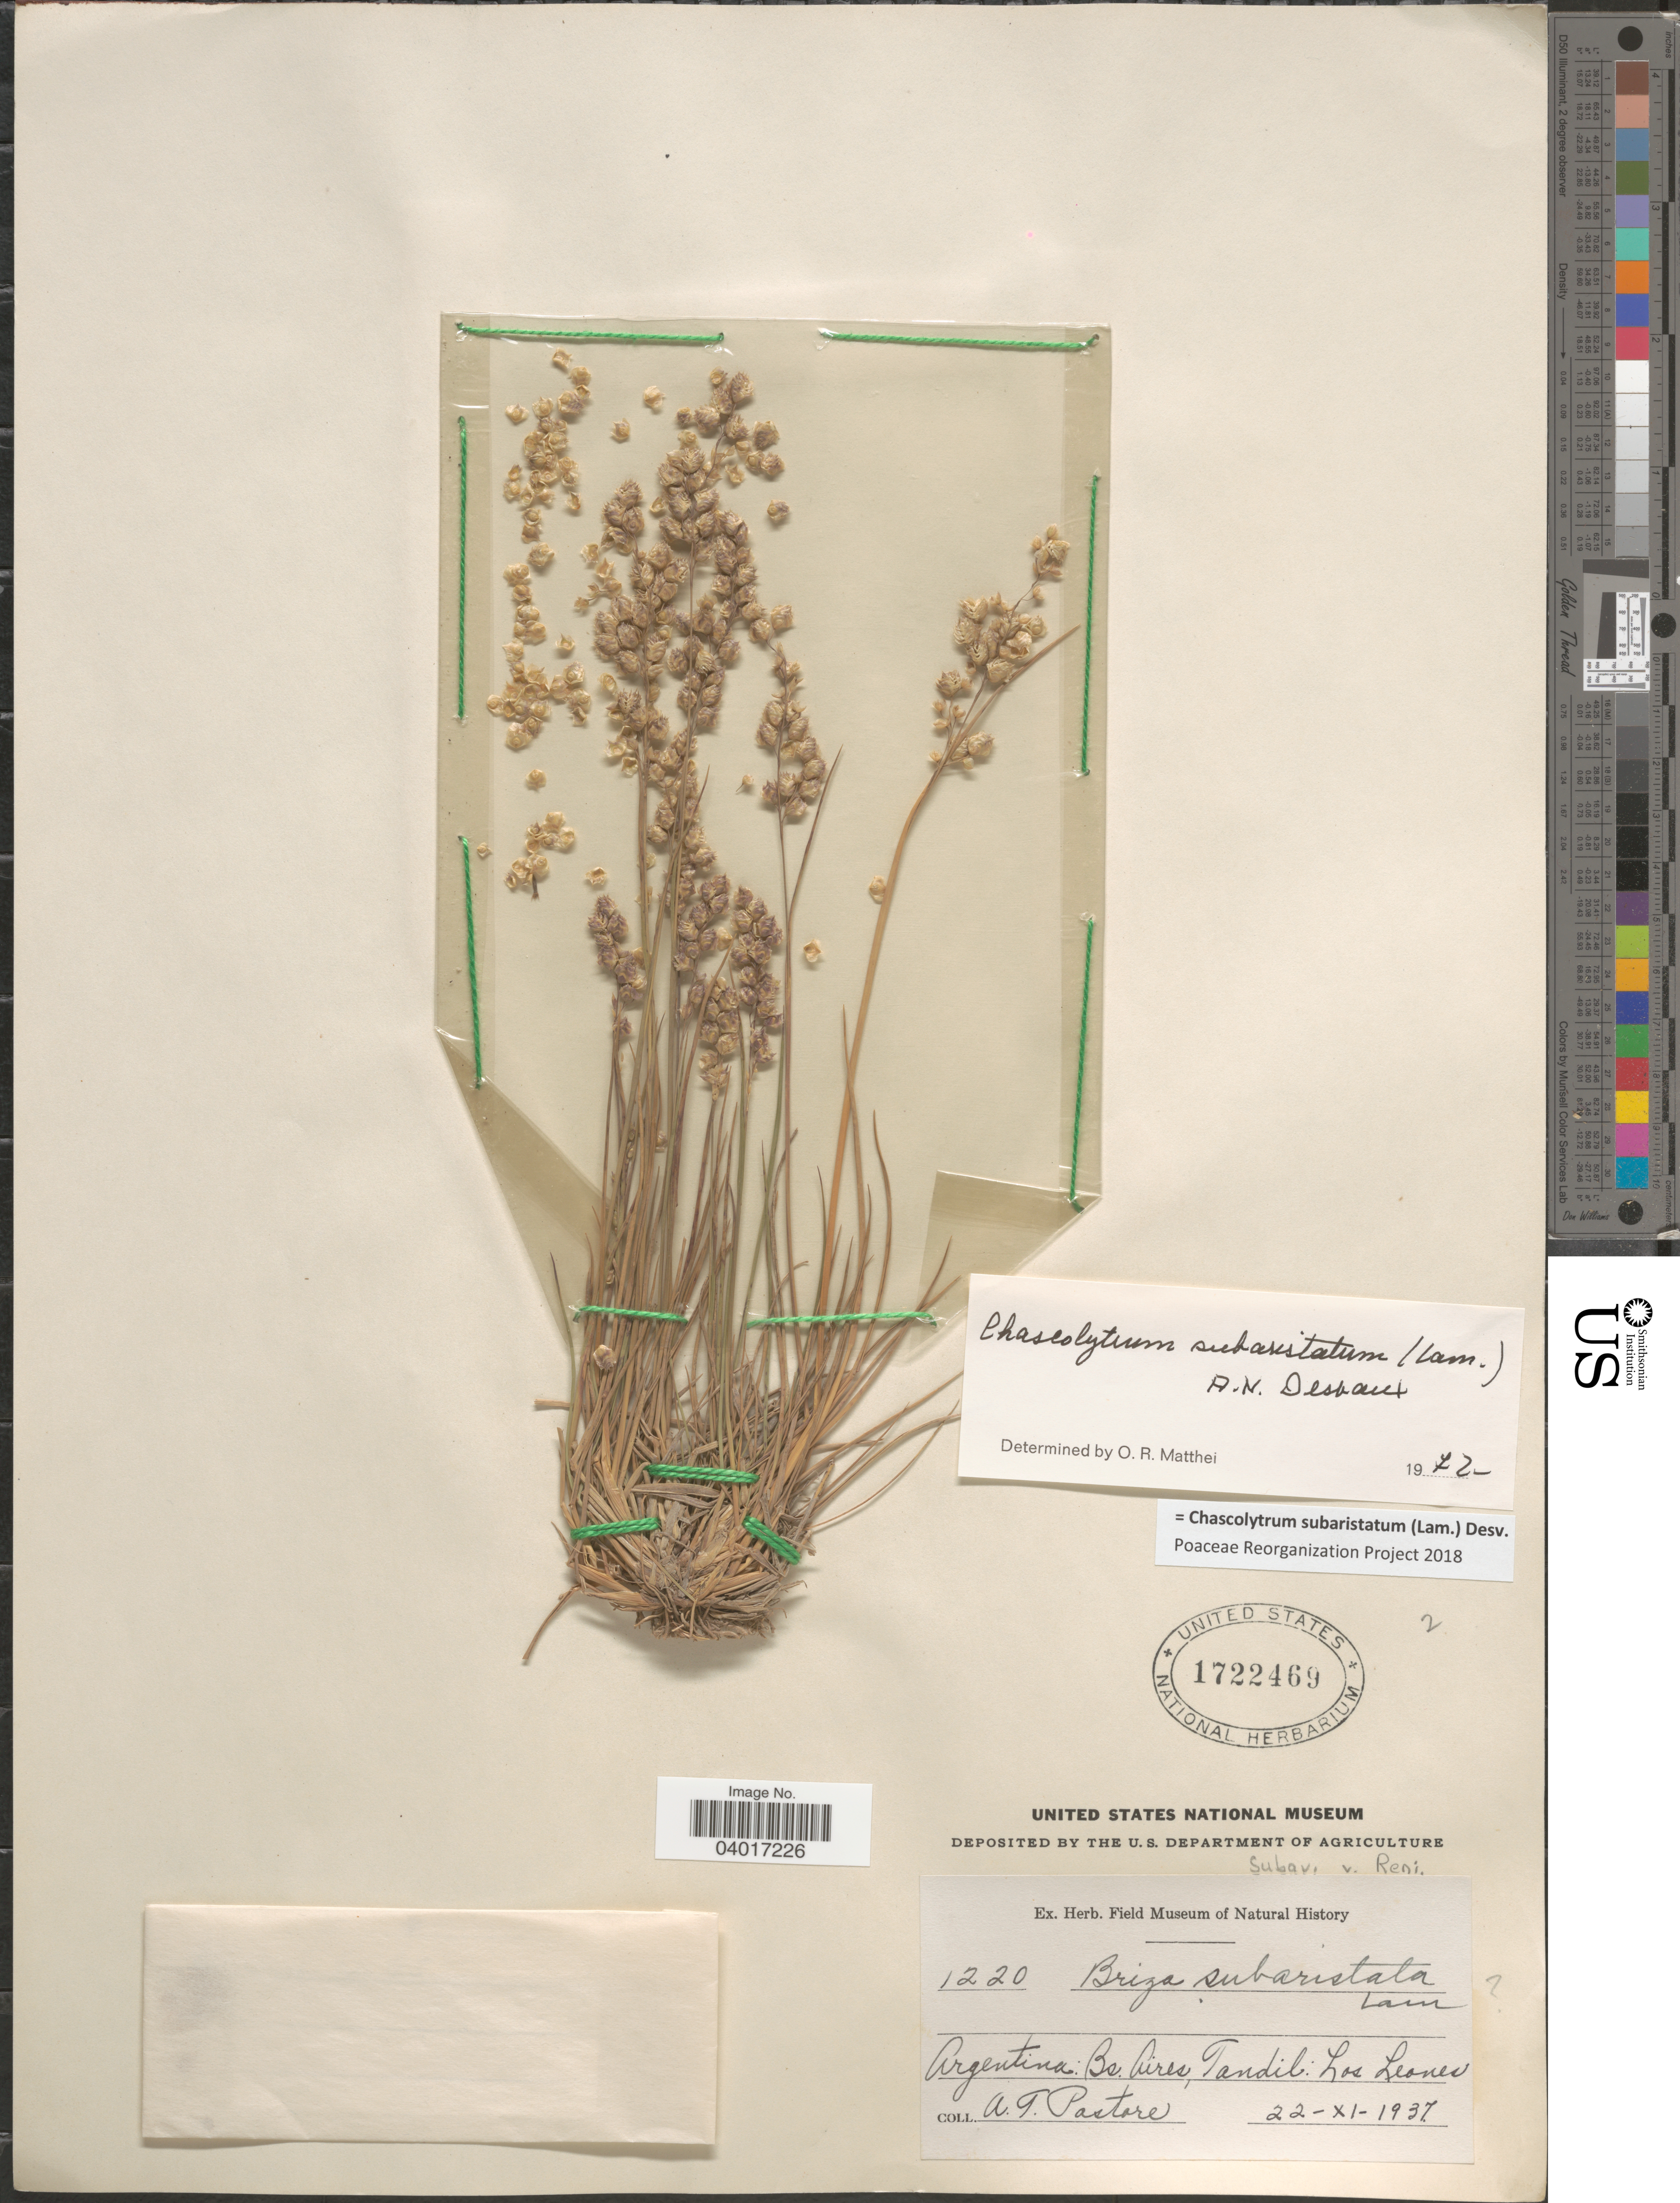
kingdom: Plantae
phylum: Tracheophyta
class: Liliopsida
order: Poales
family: Poaceae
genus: Chascolytrum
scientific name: Chascolytrum subaristatum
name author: (Lam.) Desv.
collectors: A. Pastore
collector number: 1220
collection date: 1937-11-22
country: Argentina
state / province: Buenos Aires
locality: Tandil: Los Leones.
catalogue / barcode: US 1722469